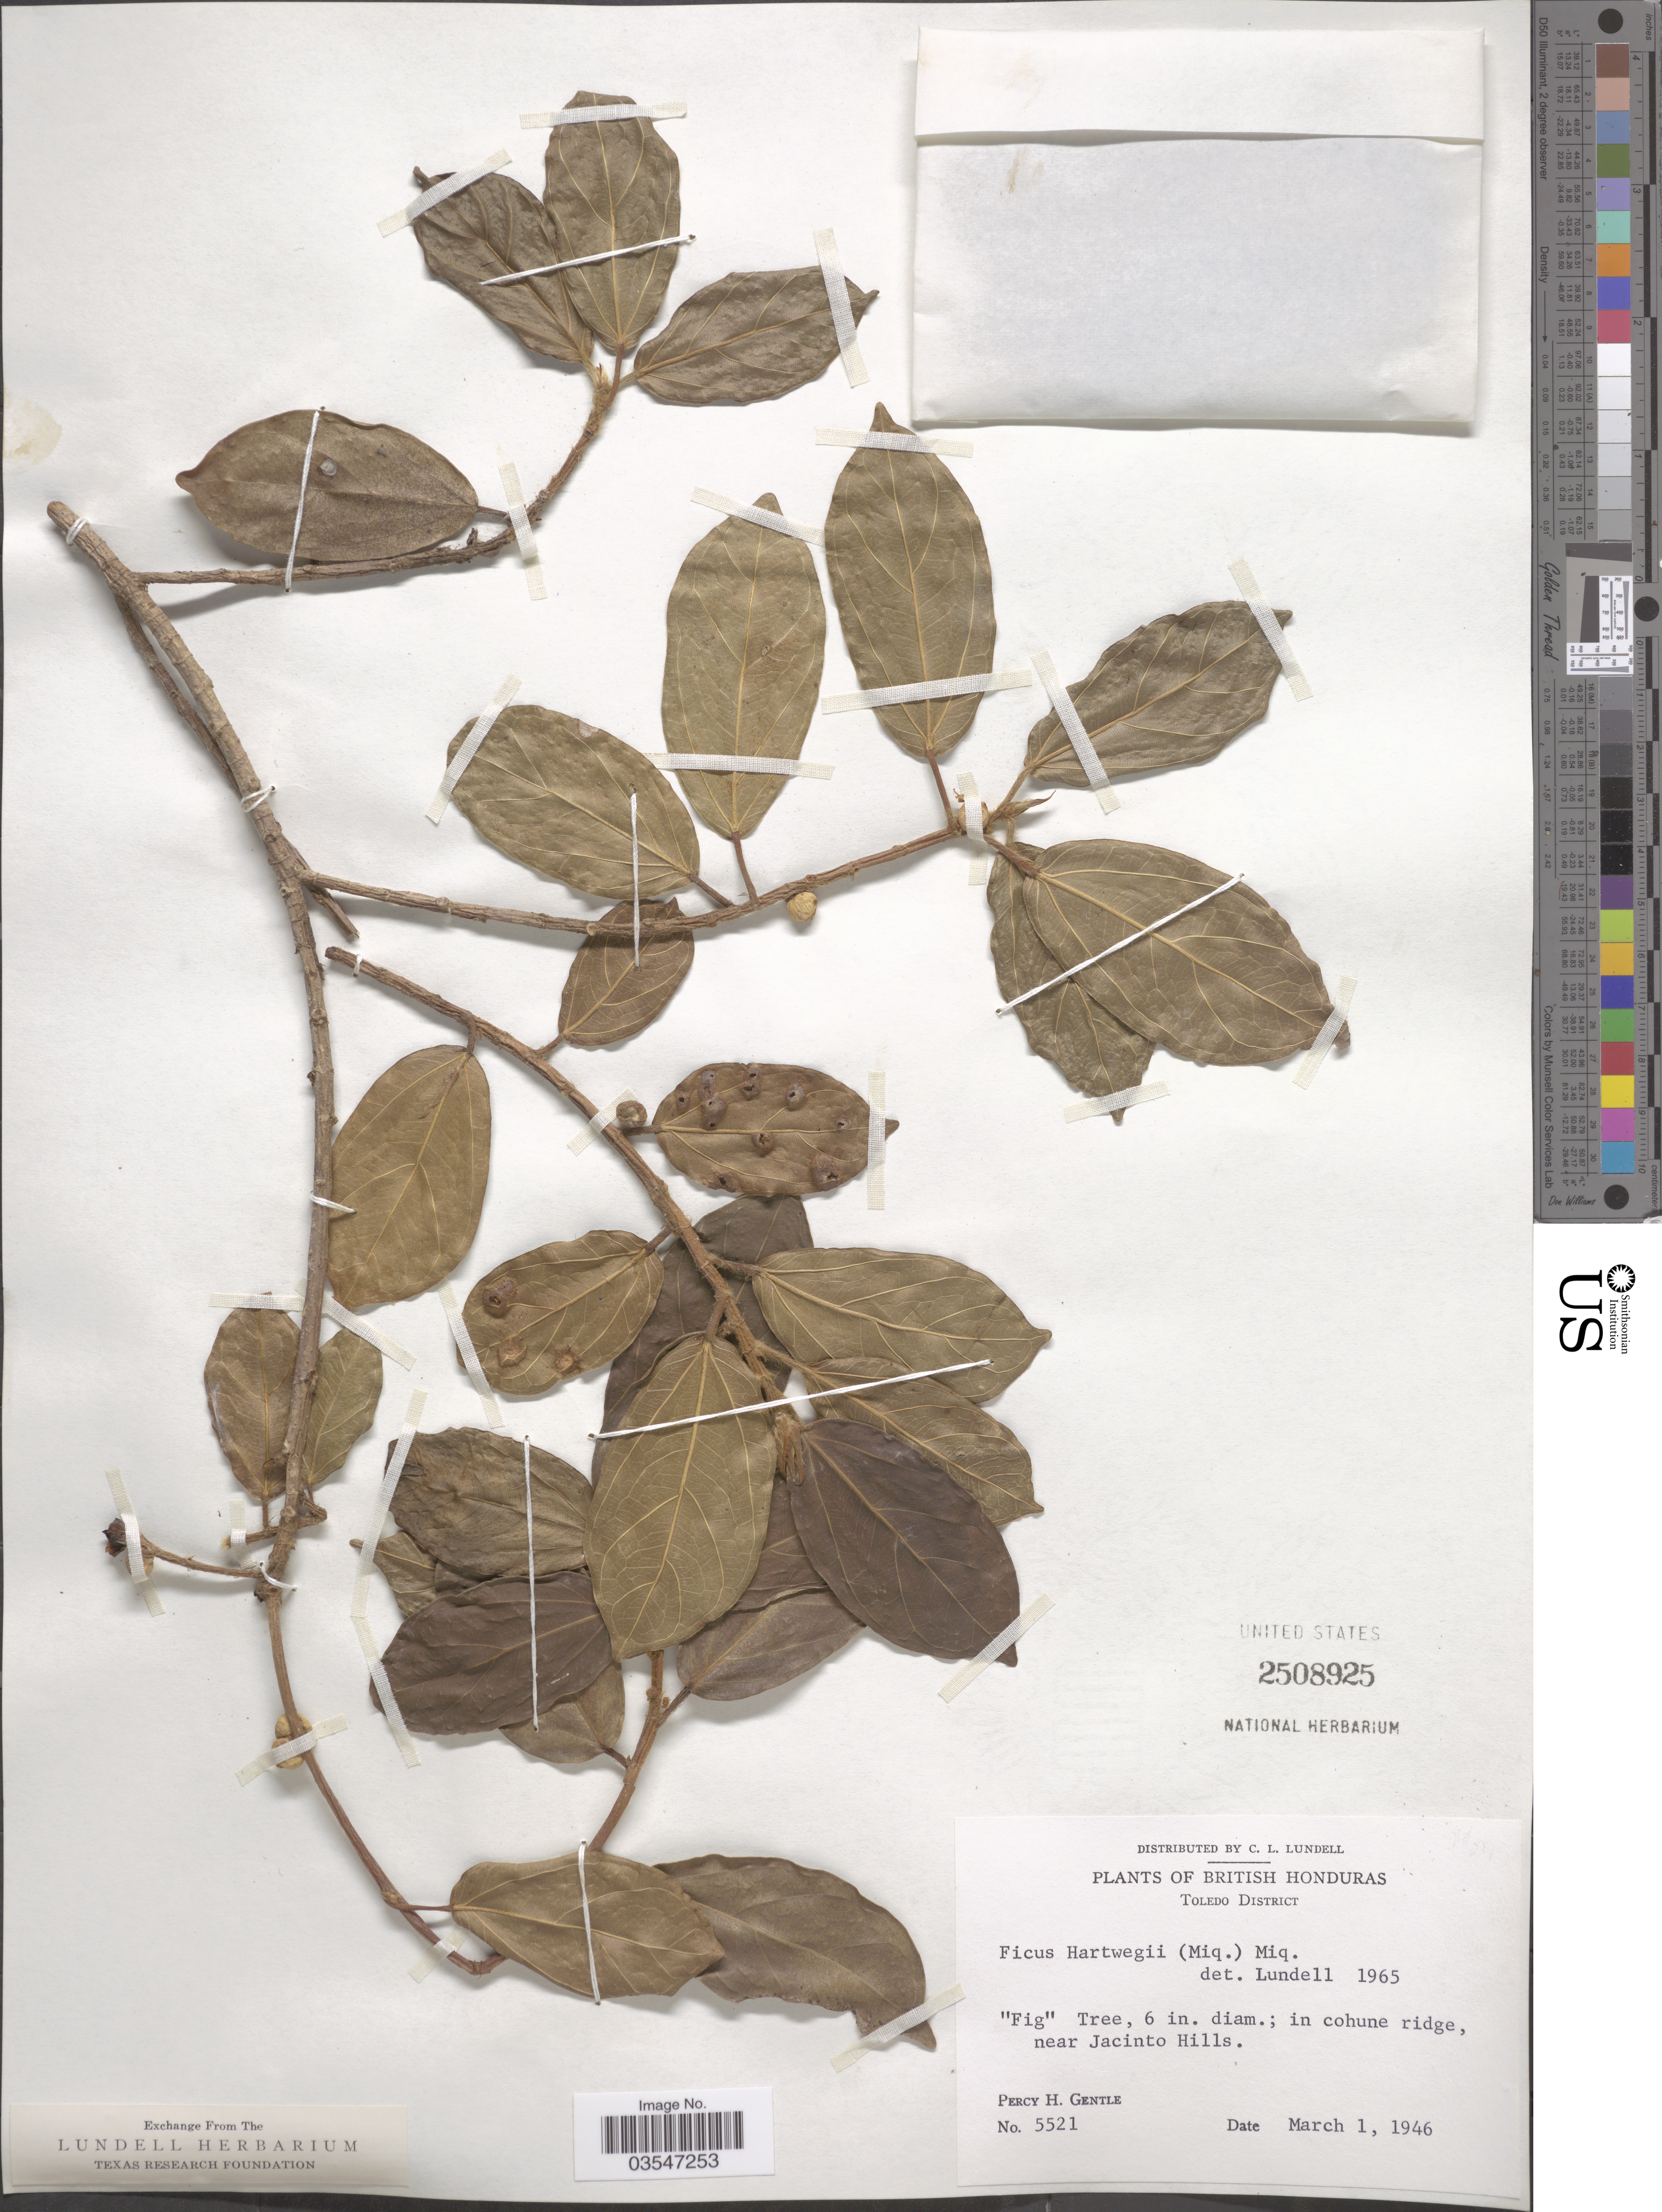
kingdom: Plantae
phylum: Tracheophyta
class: Magnoliopsida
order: Rosales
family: Moraceae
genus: Ficus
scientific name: Ficus hartwegii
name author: (Miq.) Miq.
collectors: P. H. Gentle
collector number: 5521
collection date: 1946-03-01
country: Belize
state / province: Toledo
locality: British Honduras. Toledo District. In cohune ridge, near Jacinto Hills.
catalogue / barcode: US 2508925